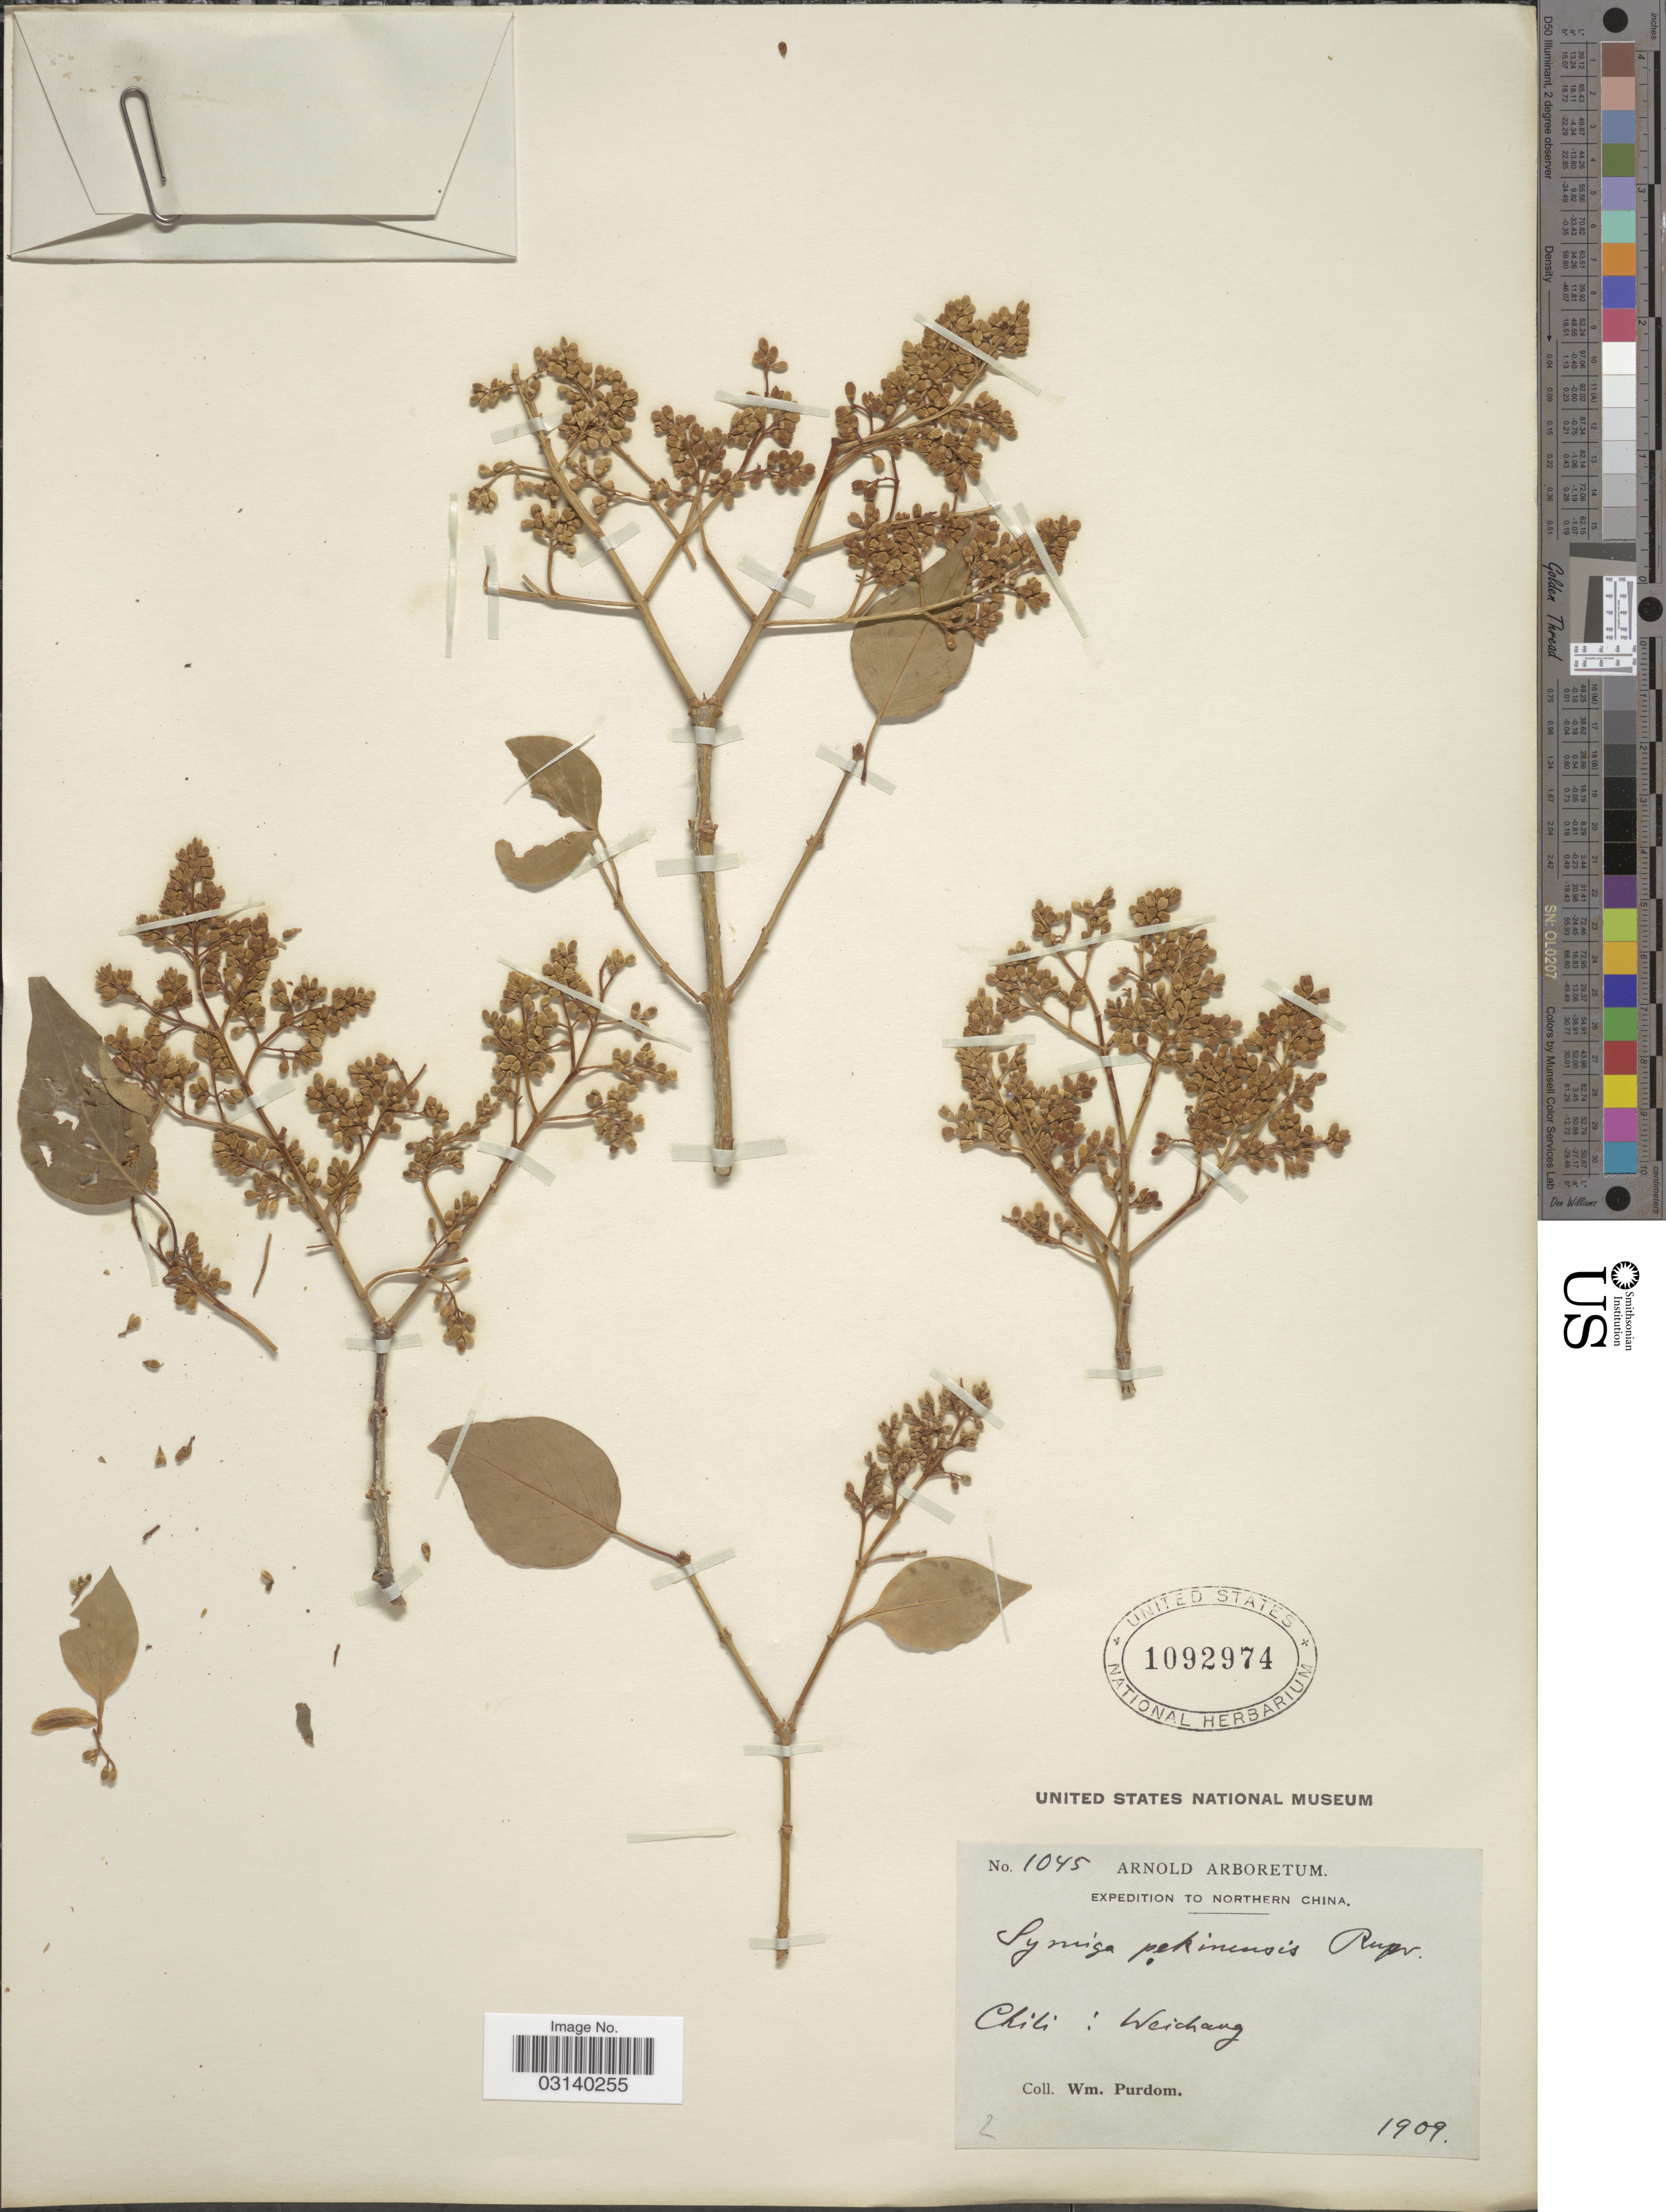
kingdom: Plantae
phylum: Tracheophyta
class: Magnoliopsida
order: Lamiales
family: Oleaceae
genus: Syringa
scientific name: Syringa pekinensis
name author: Rupr.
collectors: W. Purdom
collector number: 1045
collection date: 1909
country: China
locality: Northern China. Chili: Weichang.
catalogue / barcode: US 1092974